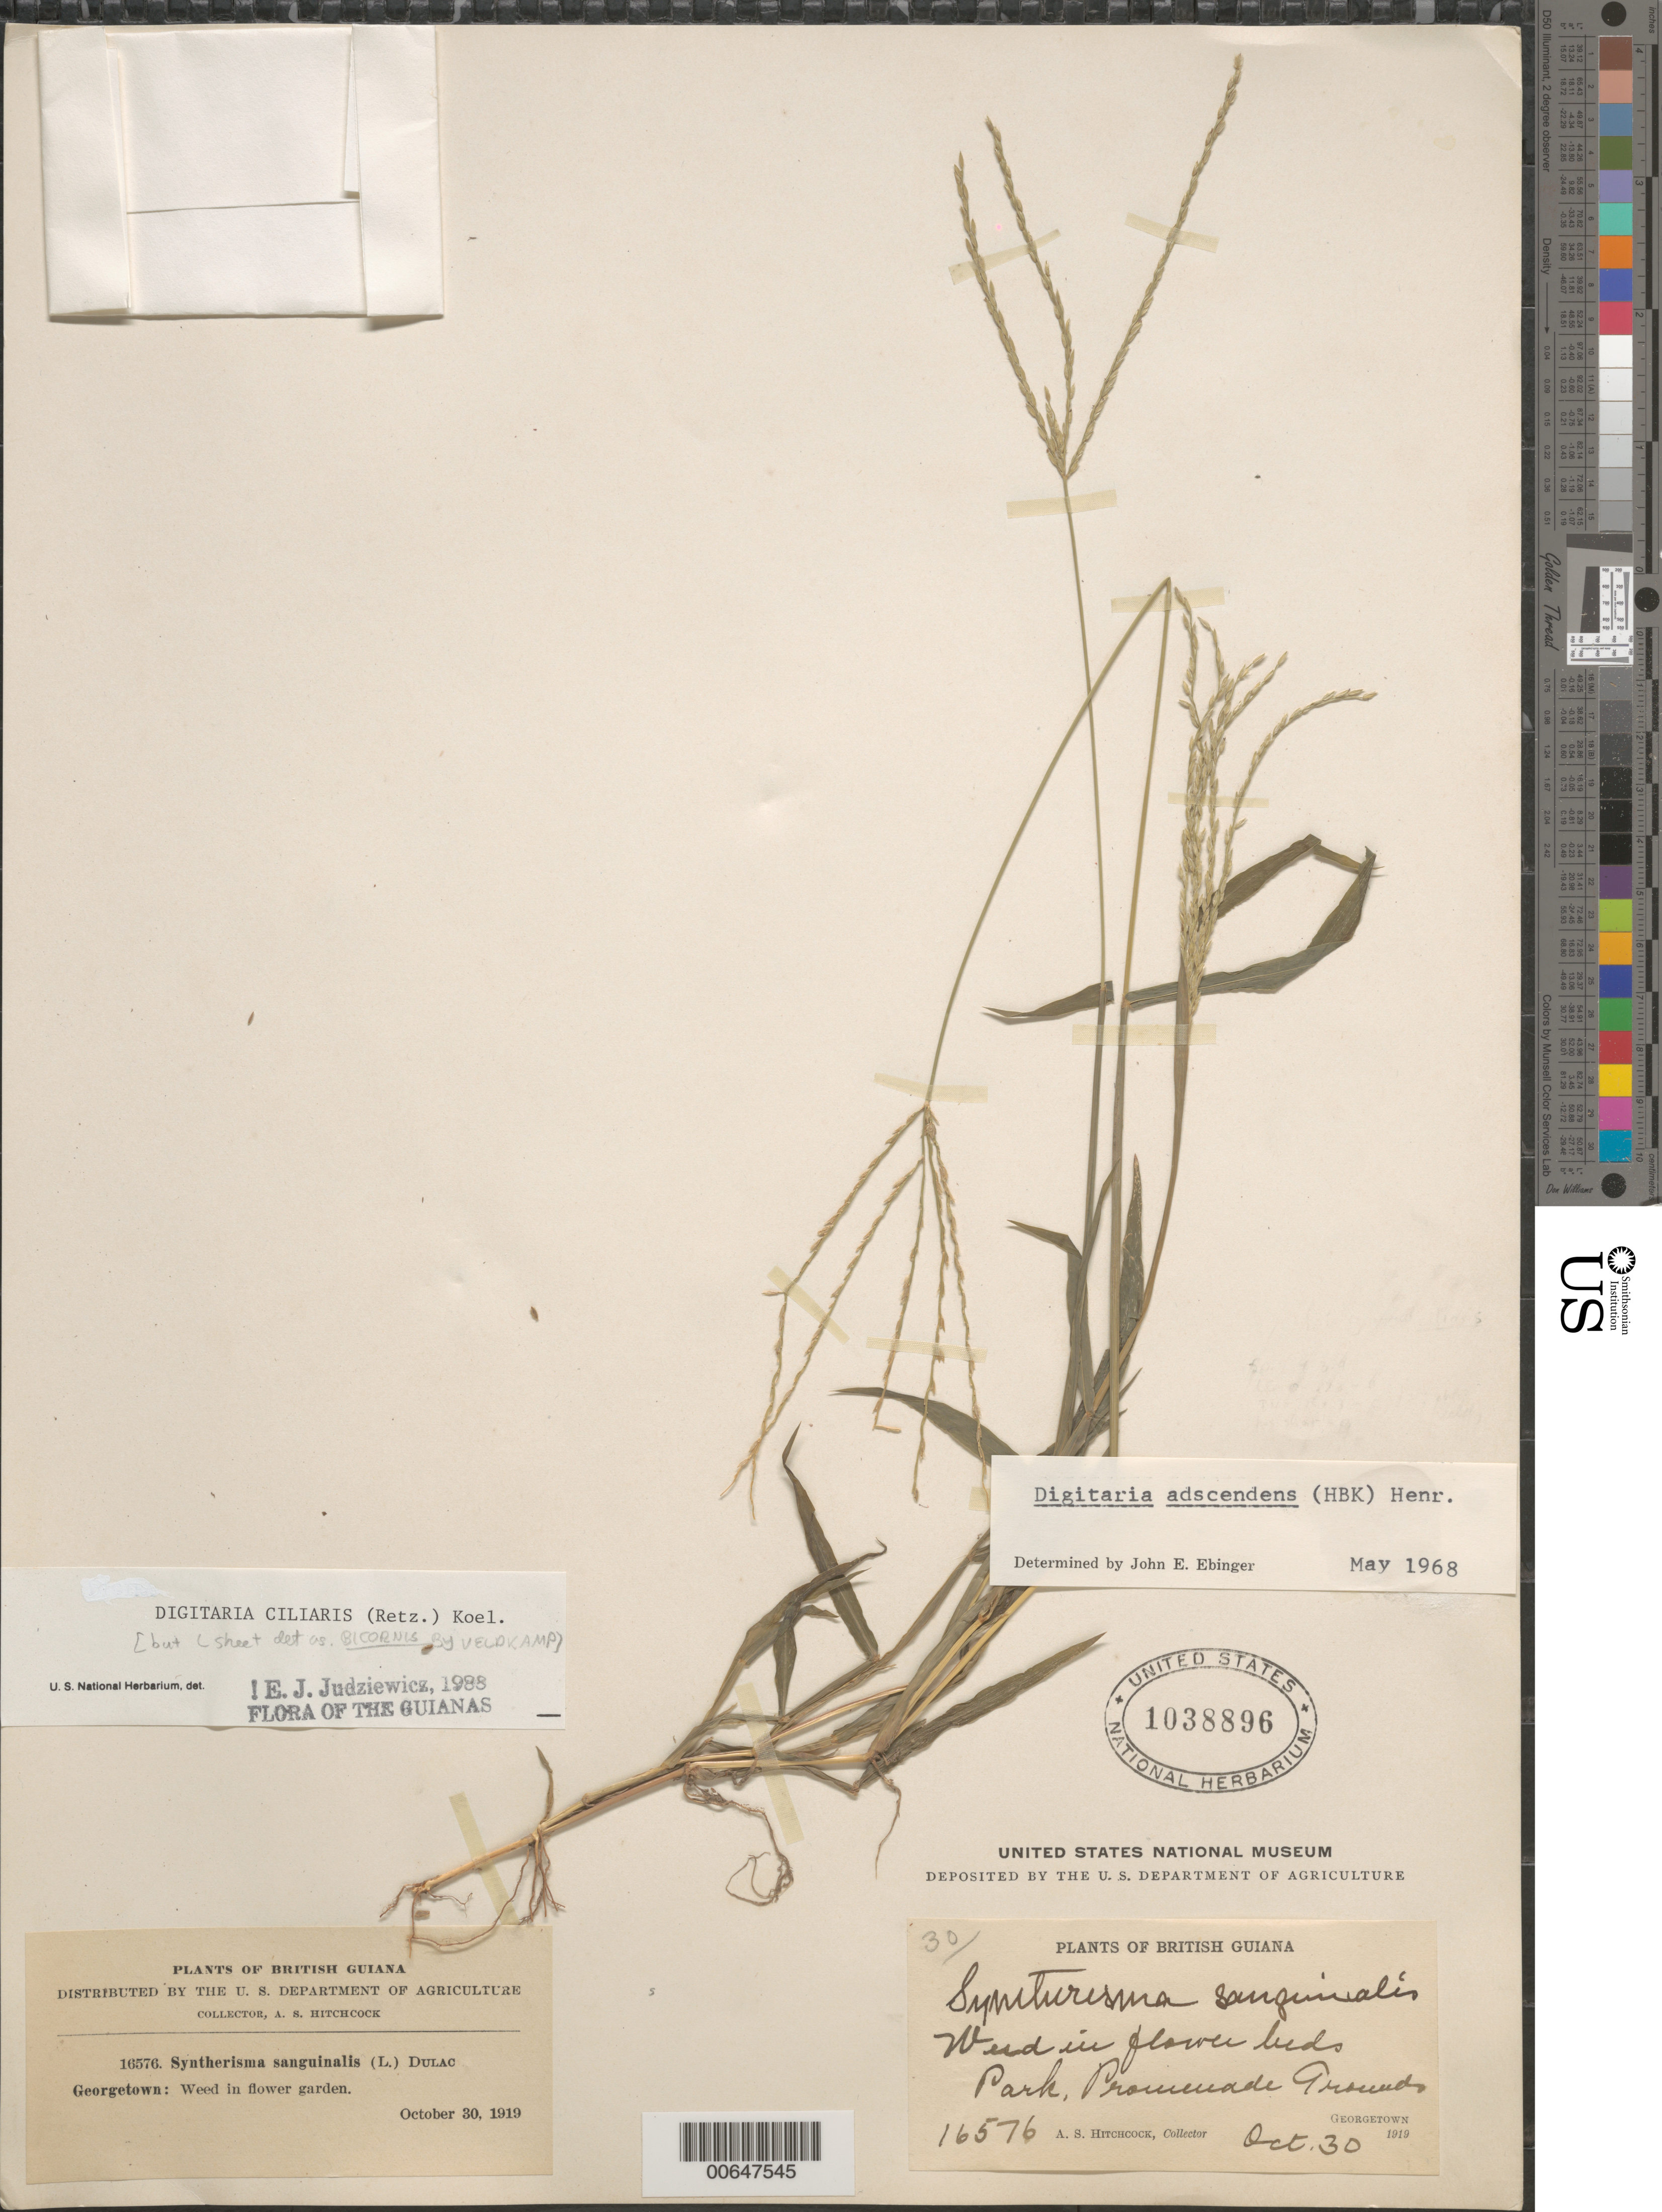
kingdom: Plantae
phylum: Tracheophyta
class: Liliopsida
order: Poales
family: Poaceae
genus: Digitaria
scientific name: Digitaria ciliaris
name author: (Retz.) Koeler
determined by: Judziewicz, E. J.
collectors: A. S. Hitchcock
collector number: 16576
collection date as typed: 30-Oct-19 to 1-Nov-19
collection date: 1919-10-30/1919-11-01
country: Guyana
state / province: Demerara-Mahaica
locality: Georgetown, Promenade Gardens Park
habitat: Weeds in the flower beds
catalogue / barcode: US 1038896